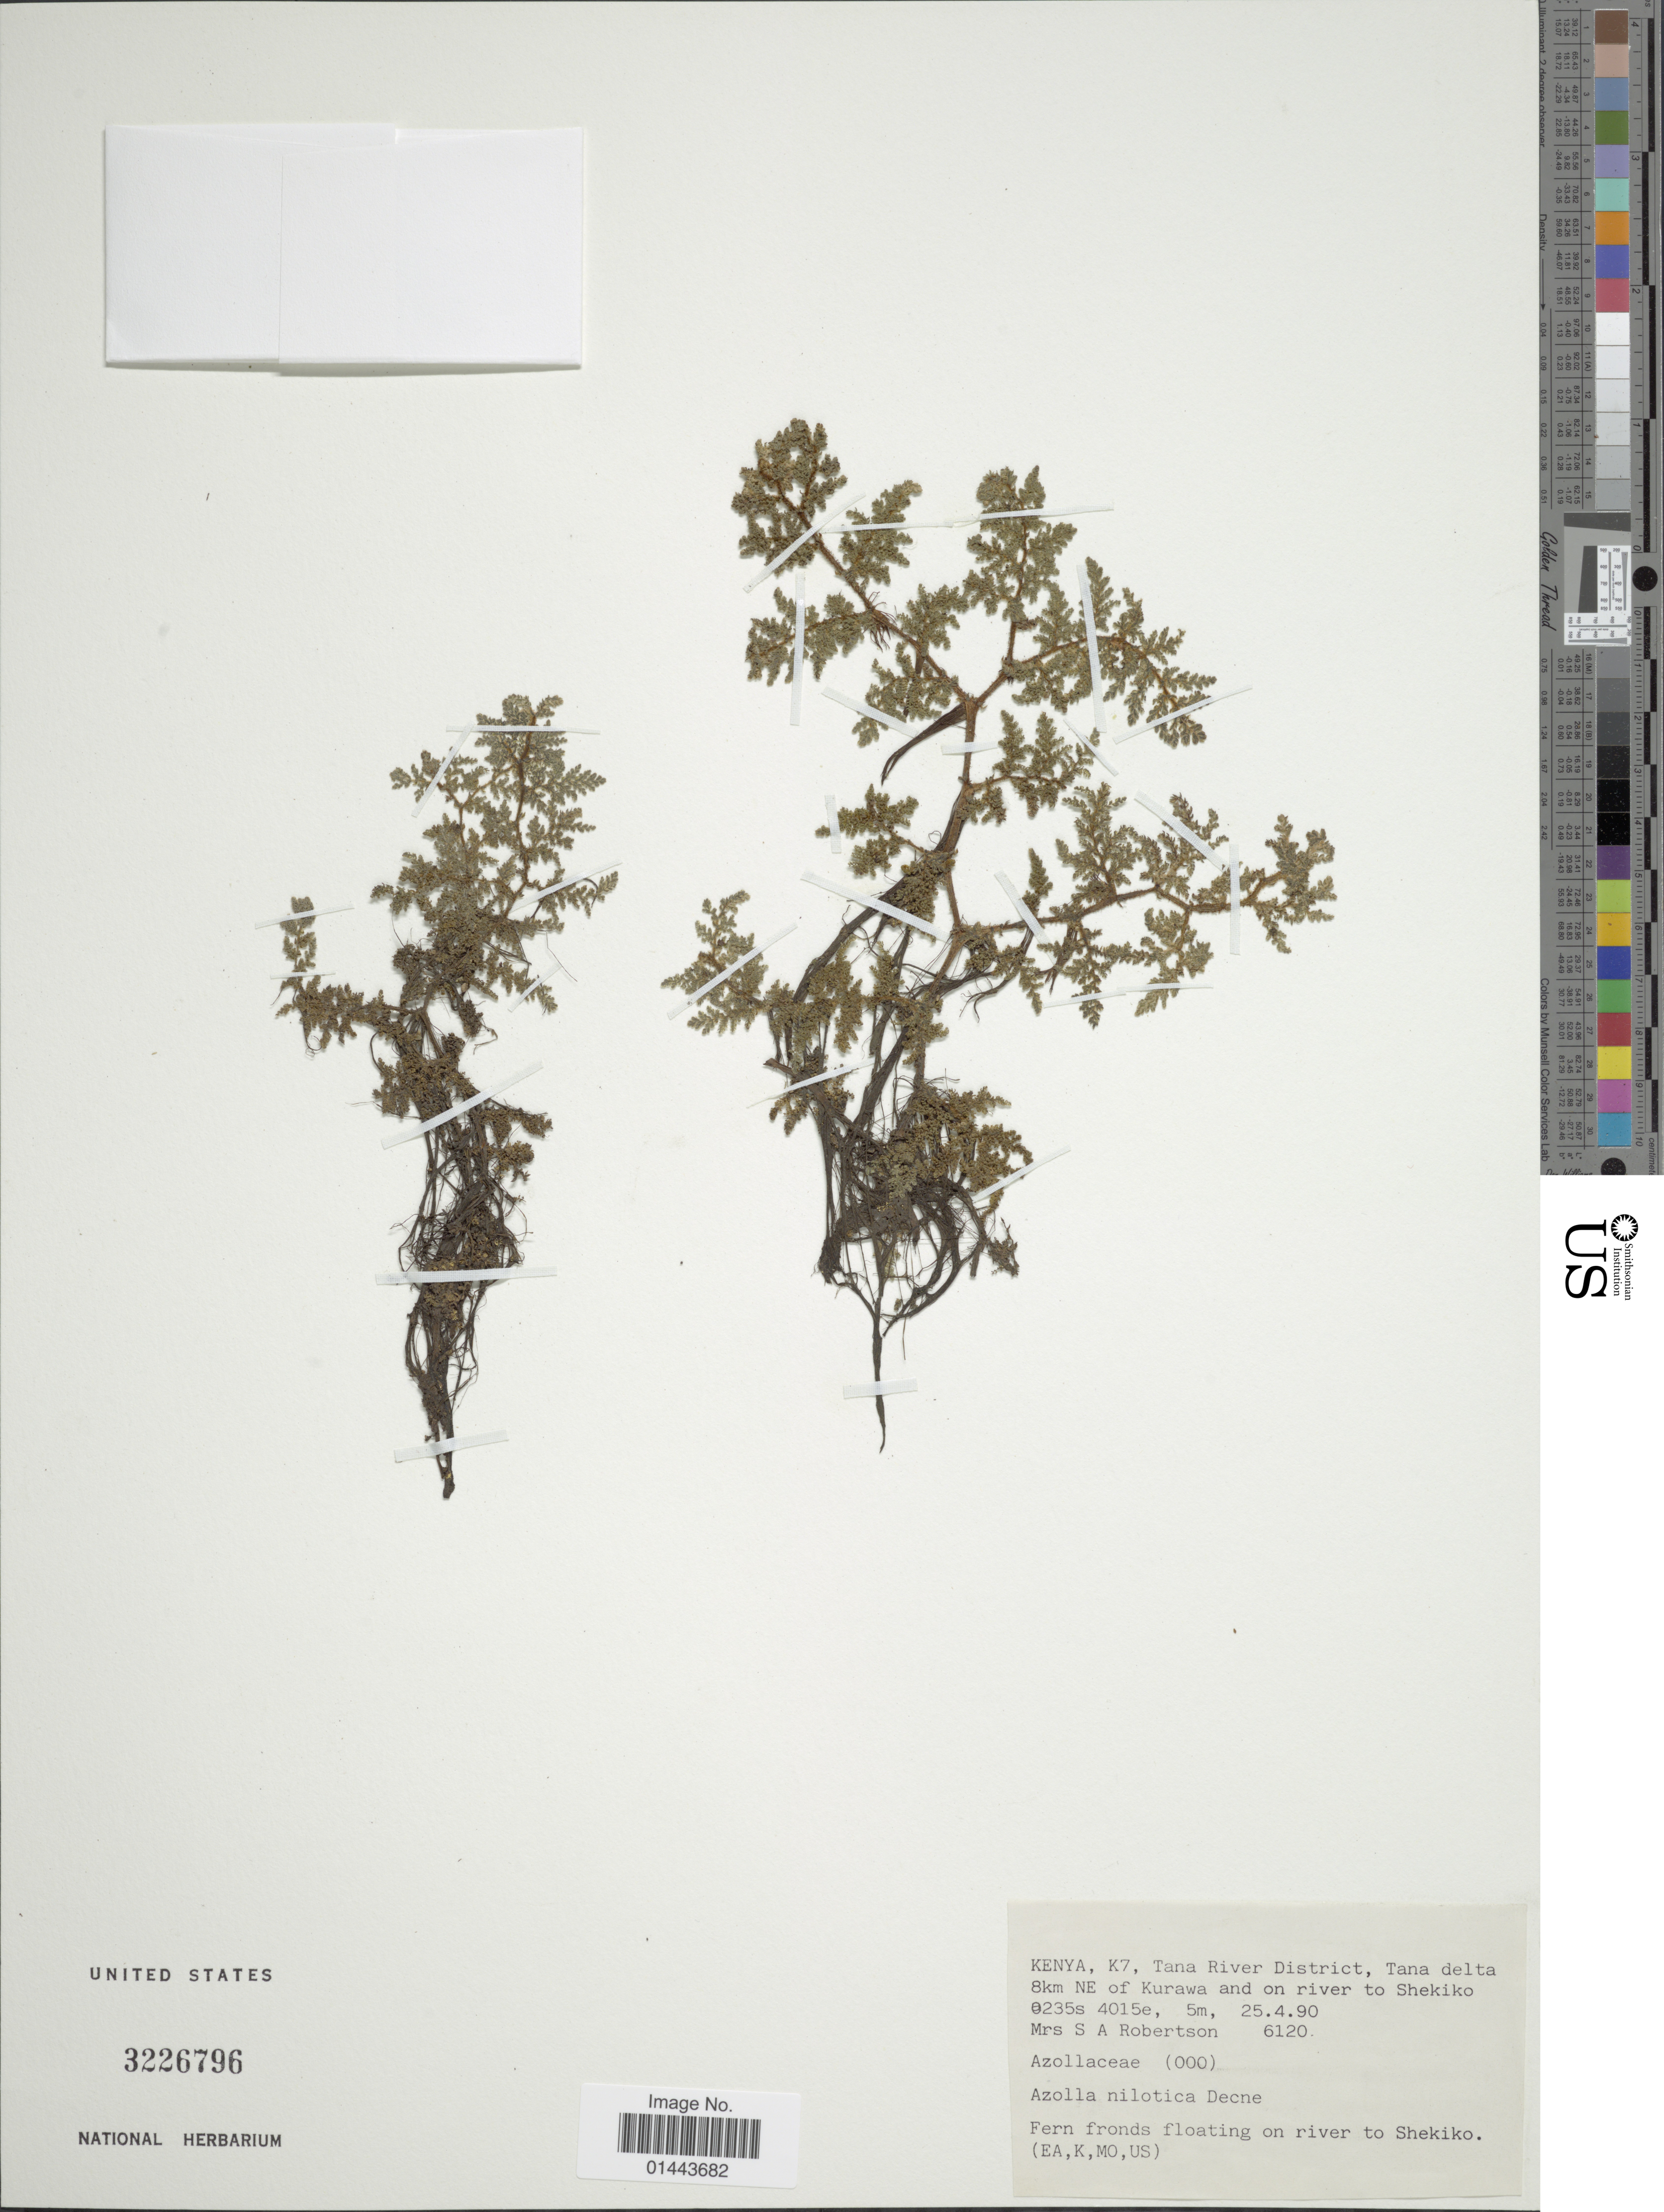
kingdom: Plantae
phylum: Tracheophyta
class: Polypodiopsida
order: Salviniales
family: Salviniaceae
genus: Azolla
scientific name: Azolla nilotica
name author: Decne. ex Mett.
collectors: S. Robertson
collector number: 6120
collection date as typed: Transcribed d/m/y: 25/5/90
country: Kenya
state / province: Tana River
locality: K7. Tana delta 8 km NE of Kurawa and on river to Shekiko.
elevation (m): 5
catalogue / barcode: US 3226796